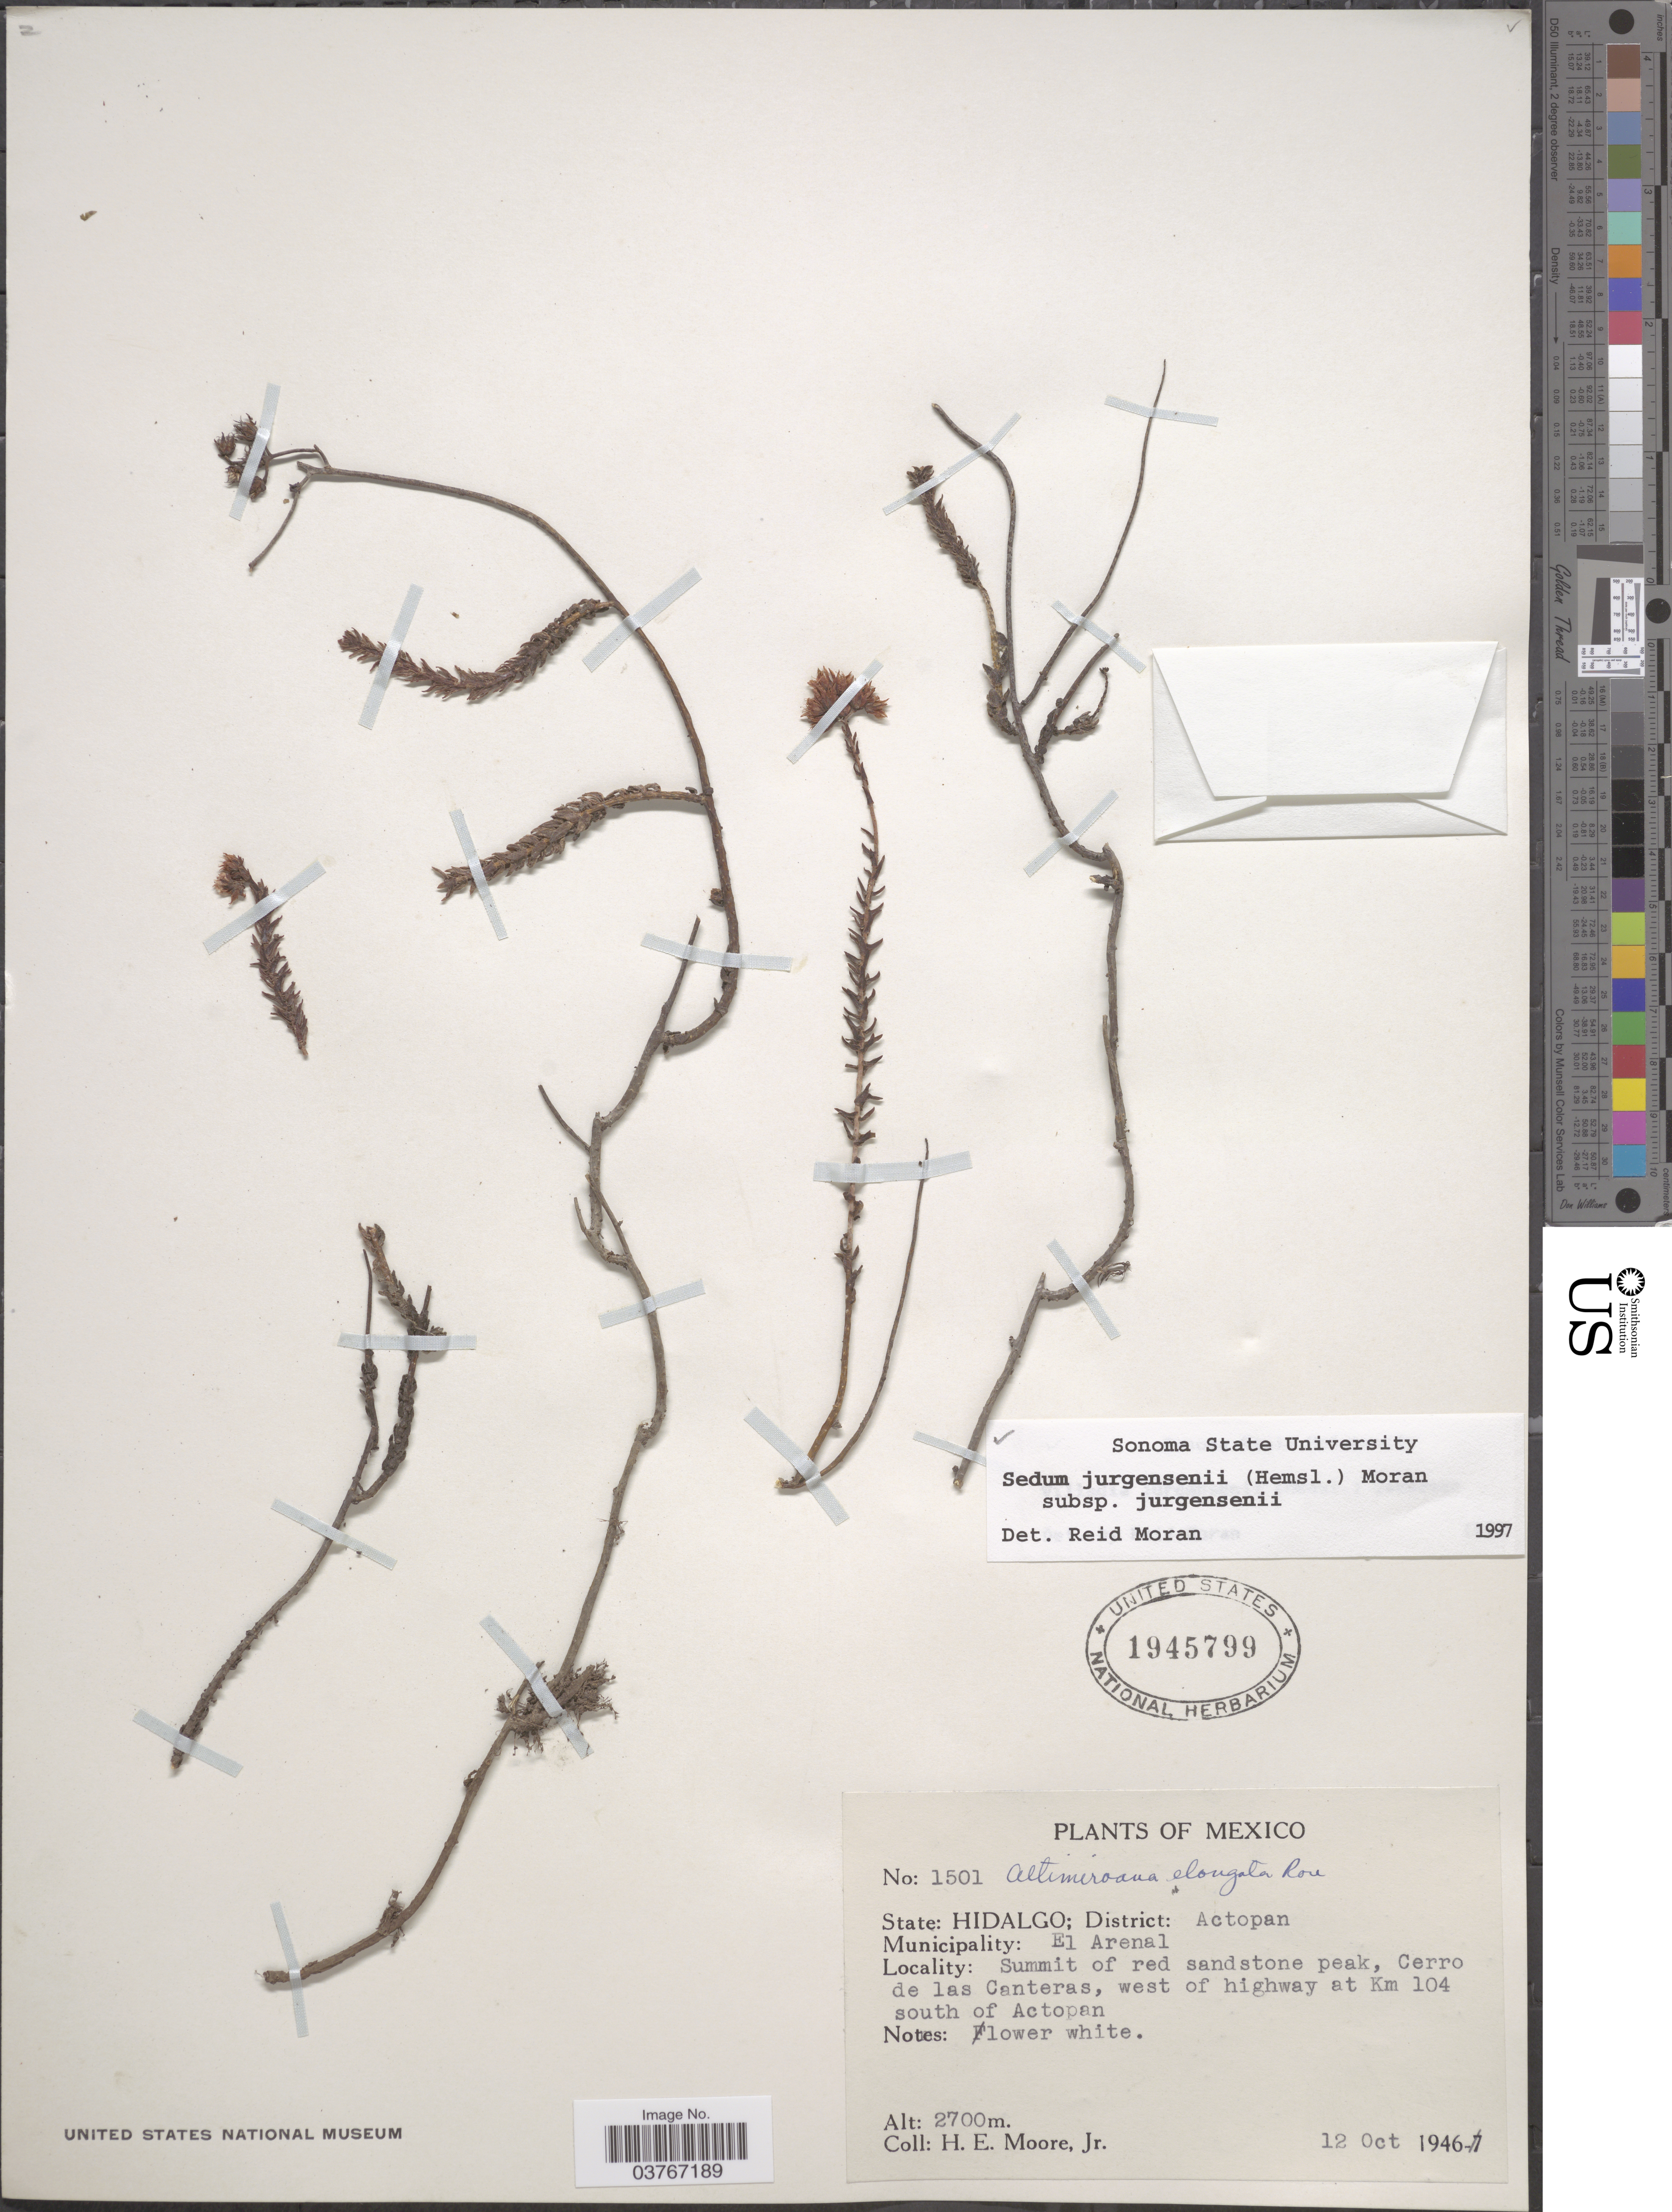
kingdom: Plantae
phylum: Tracheophyta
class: Magnoliopsida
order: Saxifragales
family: Crassulaceae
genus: Sedum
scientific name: Sedum jurgensenii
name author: (Hemsl.) Moran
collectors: H. E. Moore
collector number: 1501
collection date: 1946-10-12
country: Mexico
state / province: Hidalgo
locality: District: Actopan. Municipality: El Arenal. Summit of red sandstone peak, Cerro de las Canteras, west of highway at Km 104 south of Actopan.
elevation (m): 2700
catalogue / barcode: US 1945799